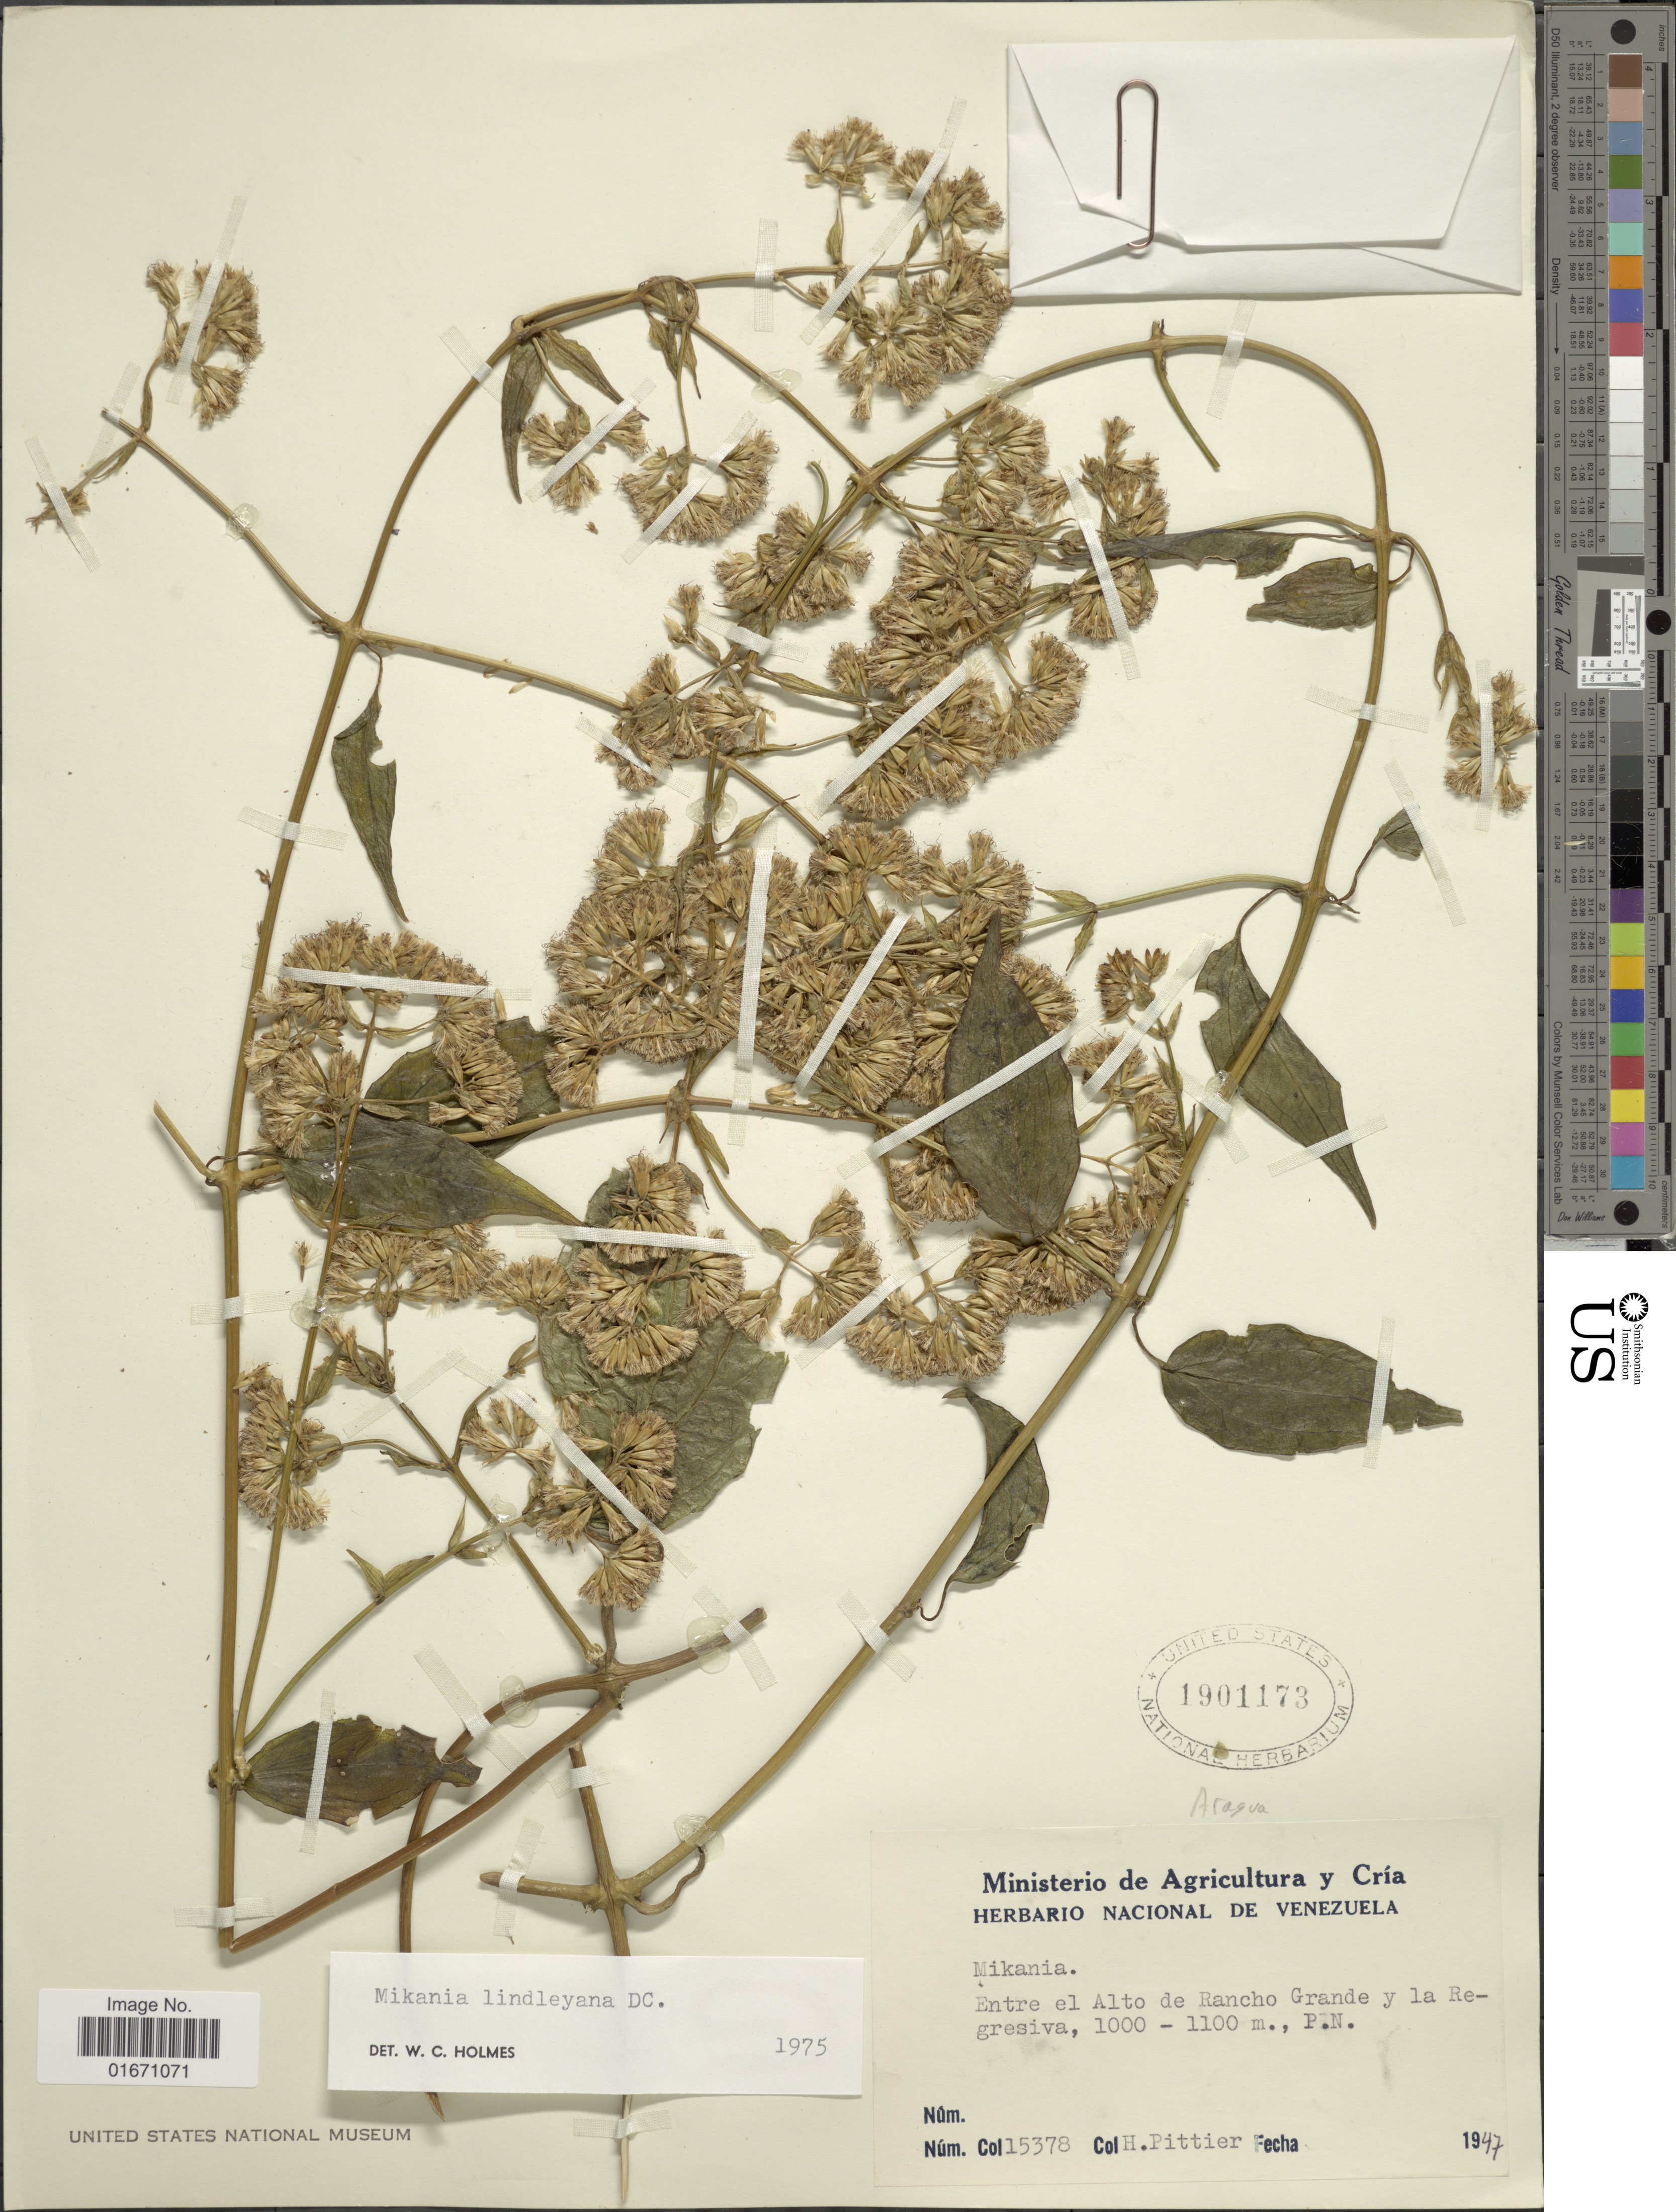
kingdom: Plantae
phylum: Tracheophyta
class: Magnoliopsida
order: Asterales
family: Asteraceae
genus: Mikania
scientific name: Mikania lindleyana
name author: DC.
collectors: H. F. Pittier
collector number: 15378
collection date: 1947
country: Venezuela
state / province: Aragua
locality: Entre el Alto de Rancho Grande y la Regresiva, P. N.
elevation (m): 1000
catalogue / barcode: US 1901173